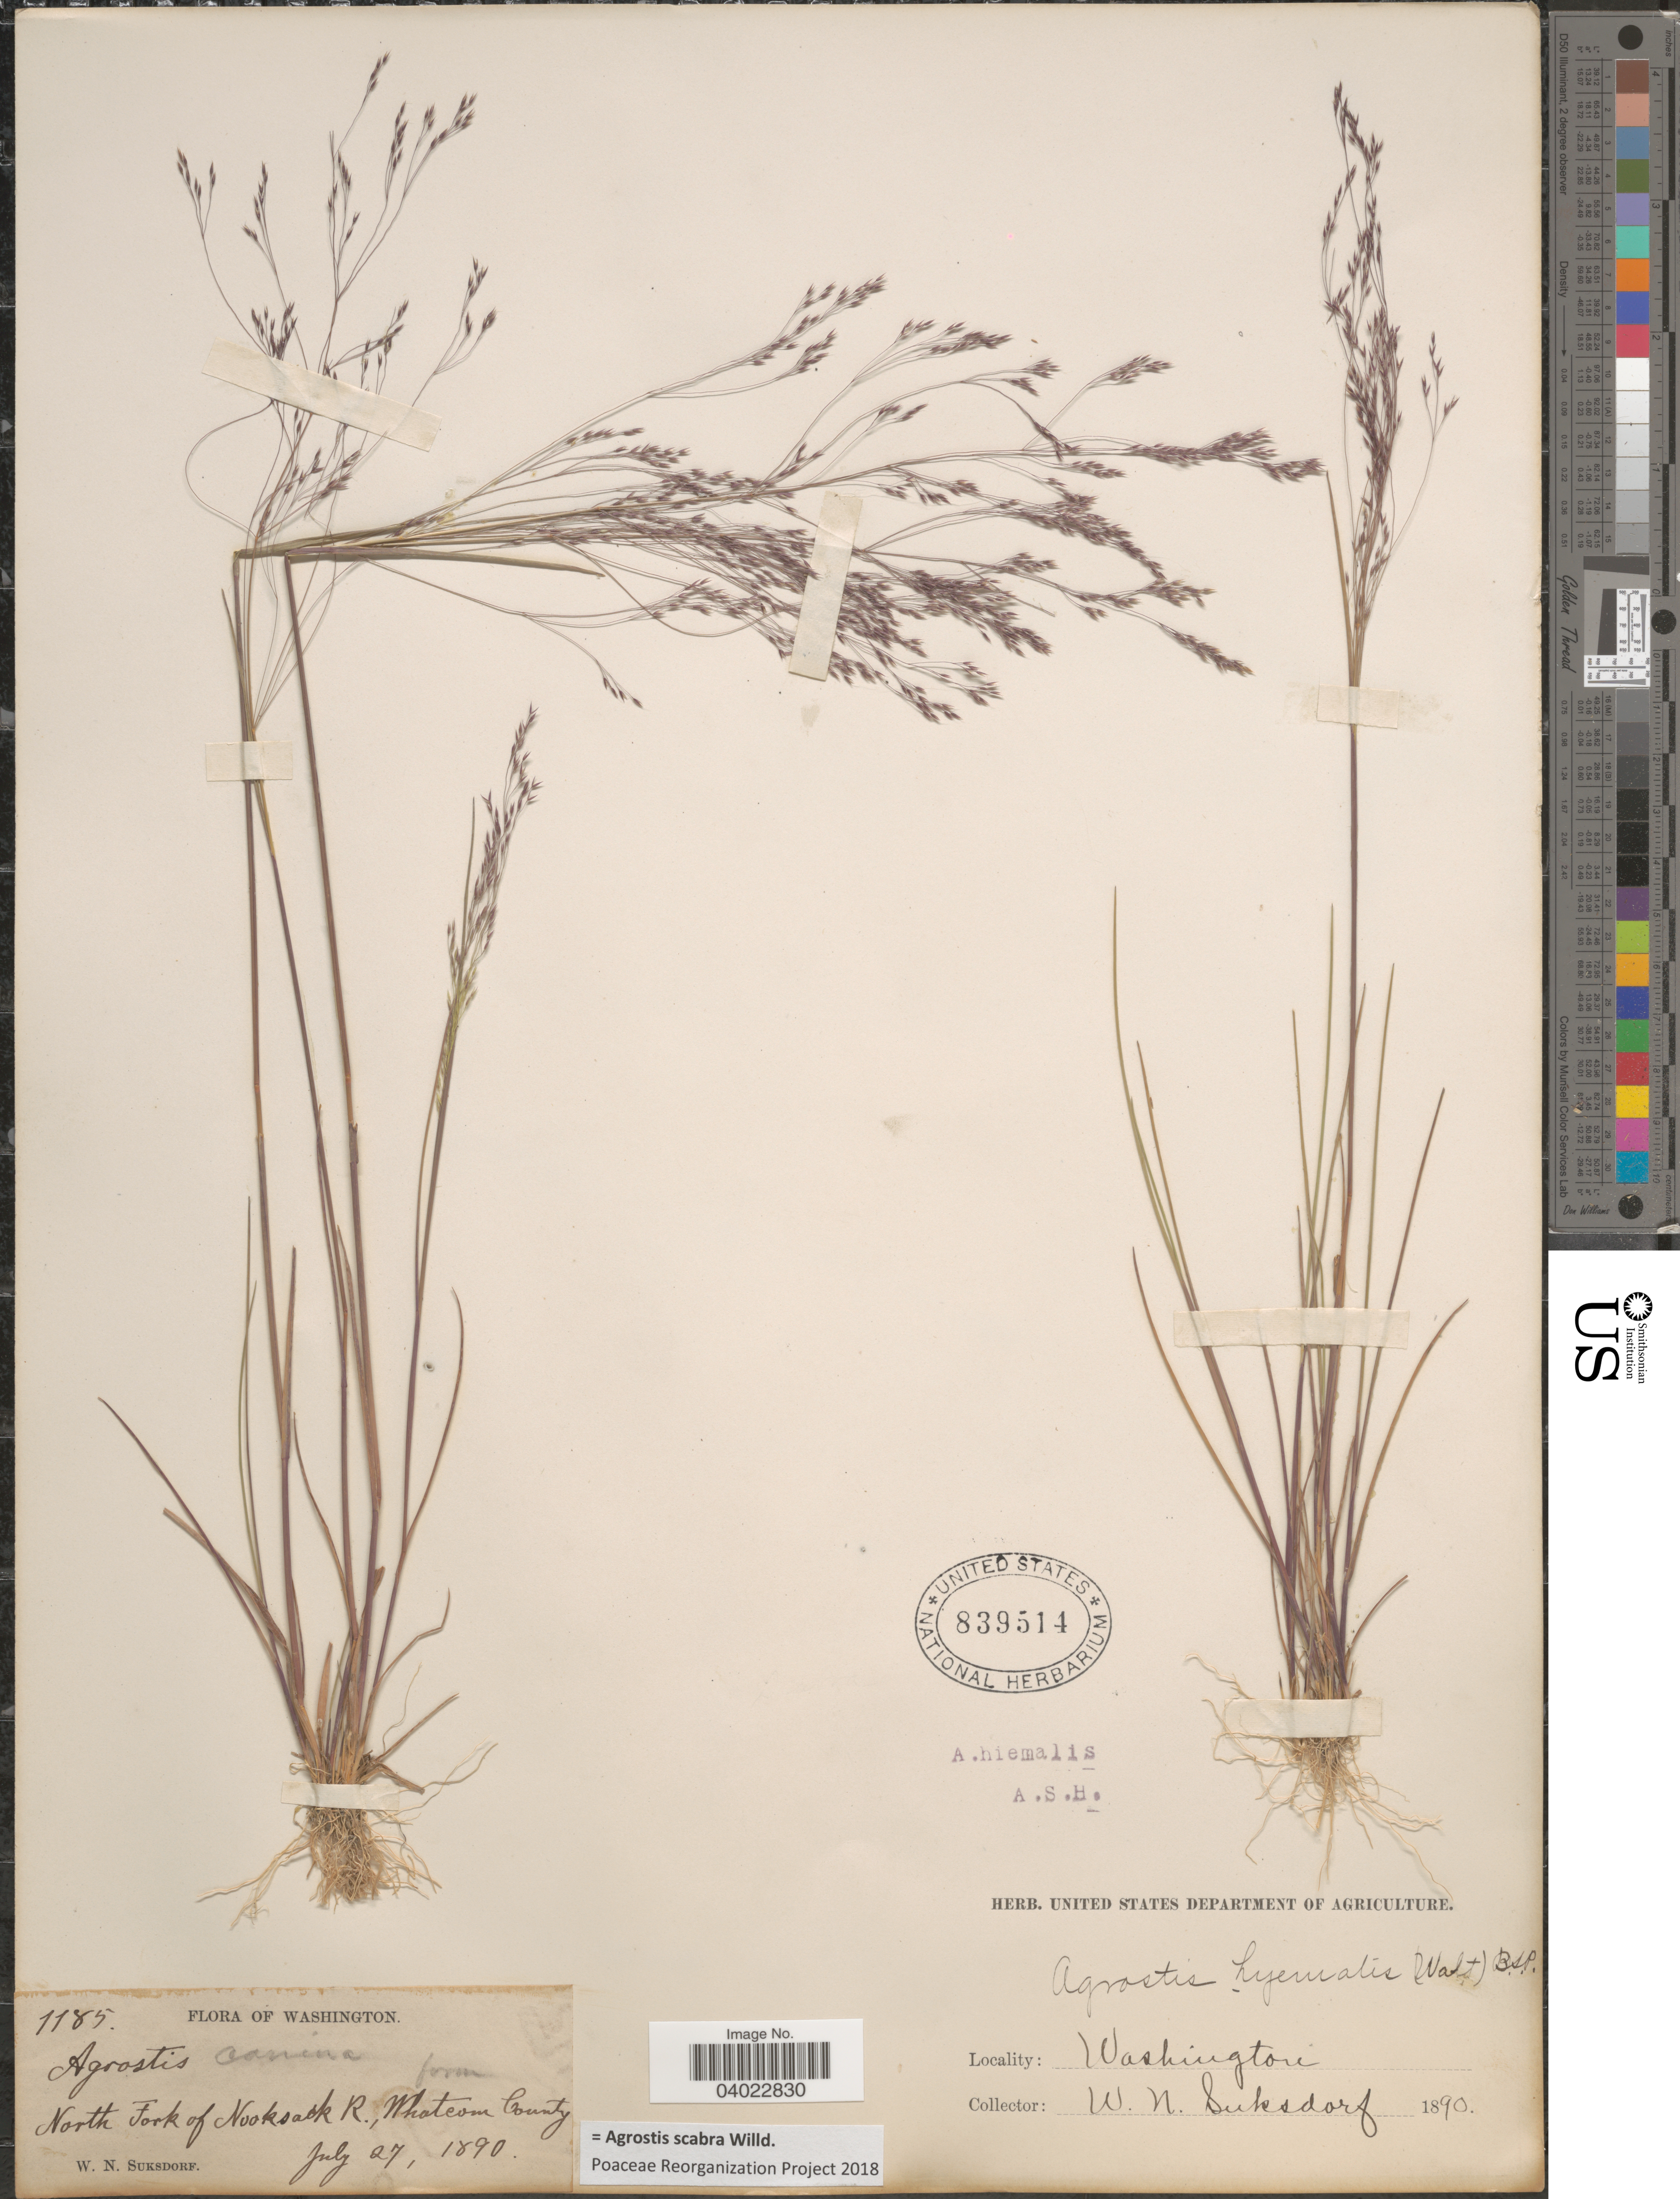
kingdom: Plantae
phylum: Tracheophyta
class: Liliopsida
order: Poales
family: Poaceae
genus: Agrostis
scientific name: Agrostis scabra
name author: Willd.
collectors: W. N. Suksdorf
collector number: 1185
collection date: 1890-07-27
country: United States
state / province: Washington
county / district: Whatcom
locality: North Fork of Nooksack R., Whatcom County.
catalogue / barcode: US 839514